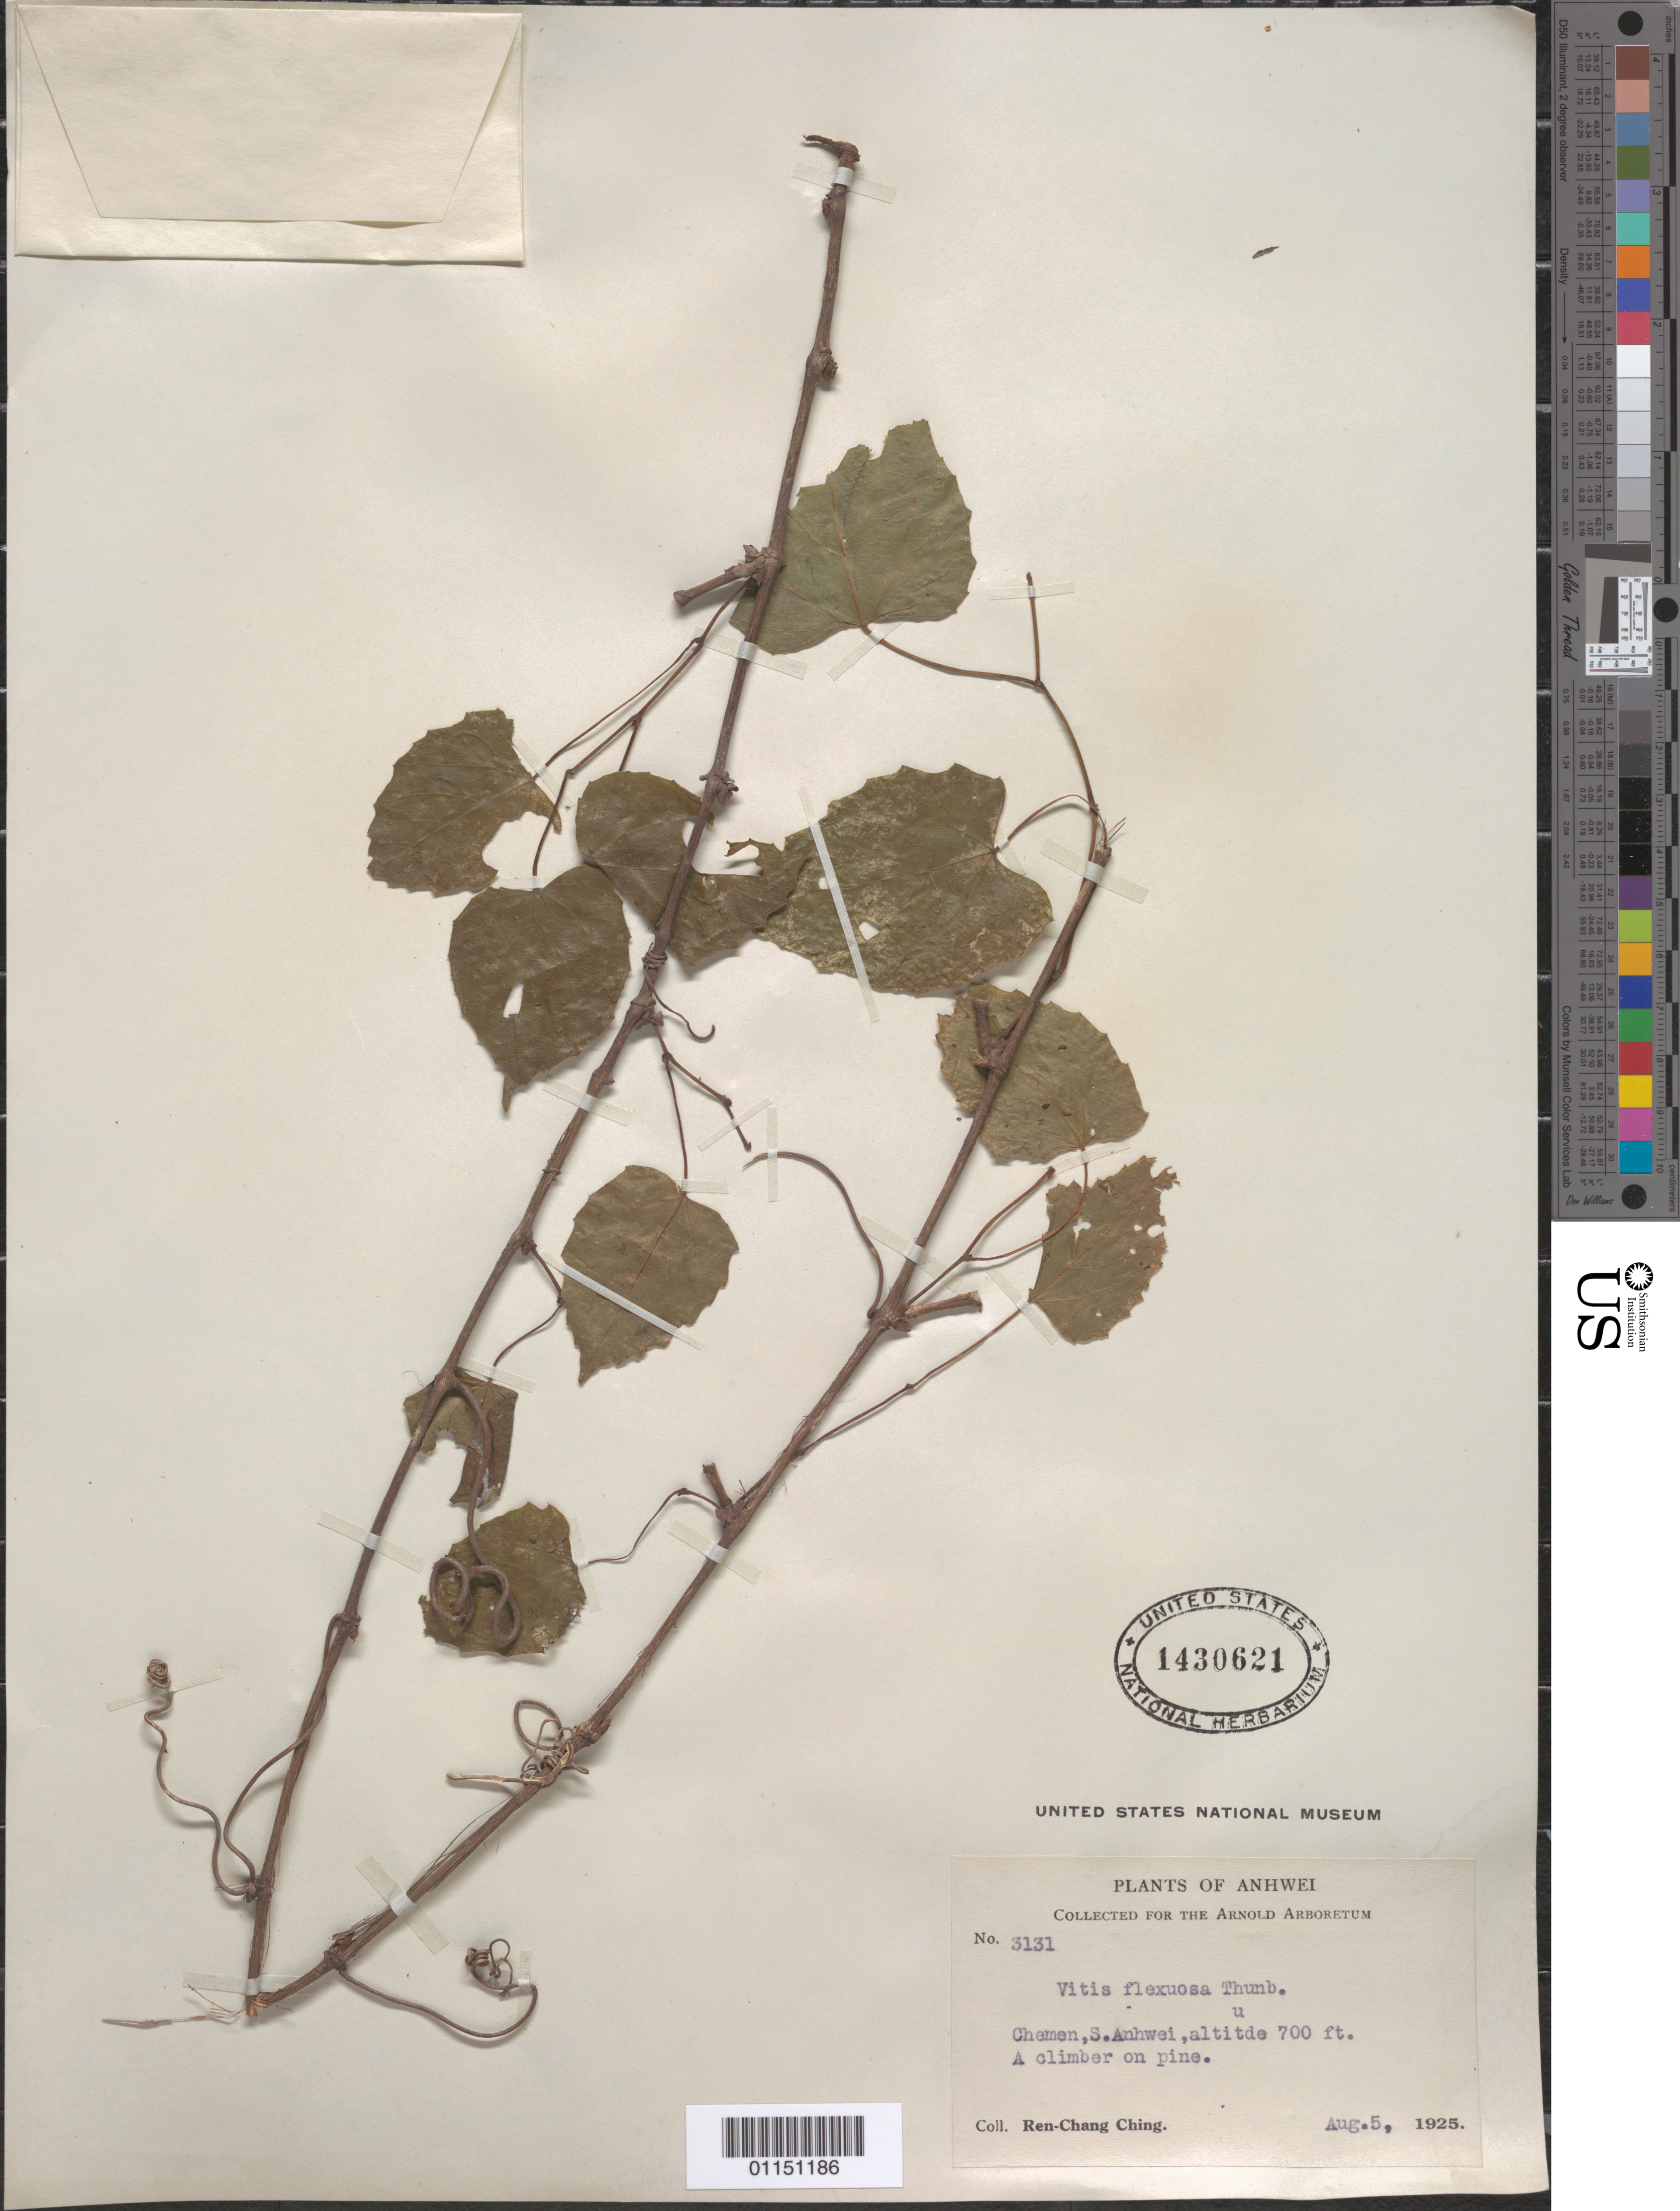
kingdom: Plantae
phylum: Tracheophyta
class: Magnoliopsida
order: Vitales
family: Vitaceae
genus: Vitis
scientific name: Vitis flexuosa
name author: Thunb.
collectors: R. C. Ching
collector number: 3131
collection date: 1925-08-05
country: China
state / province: Anhui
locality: Chemen.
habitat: A climber on pine.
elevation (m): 213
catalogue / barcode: US 1430621